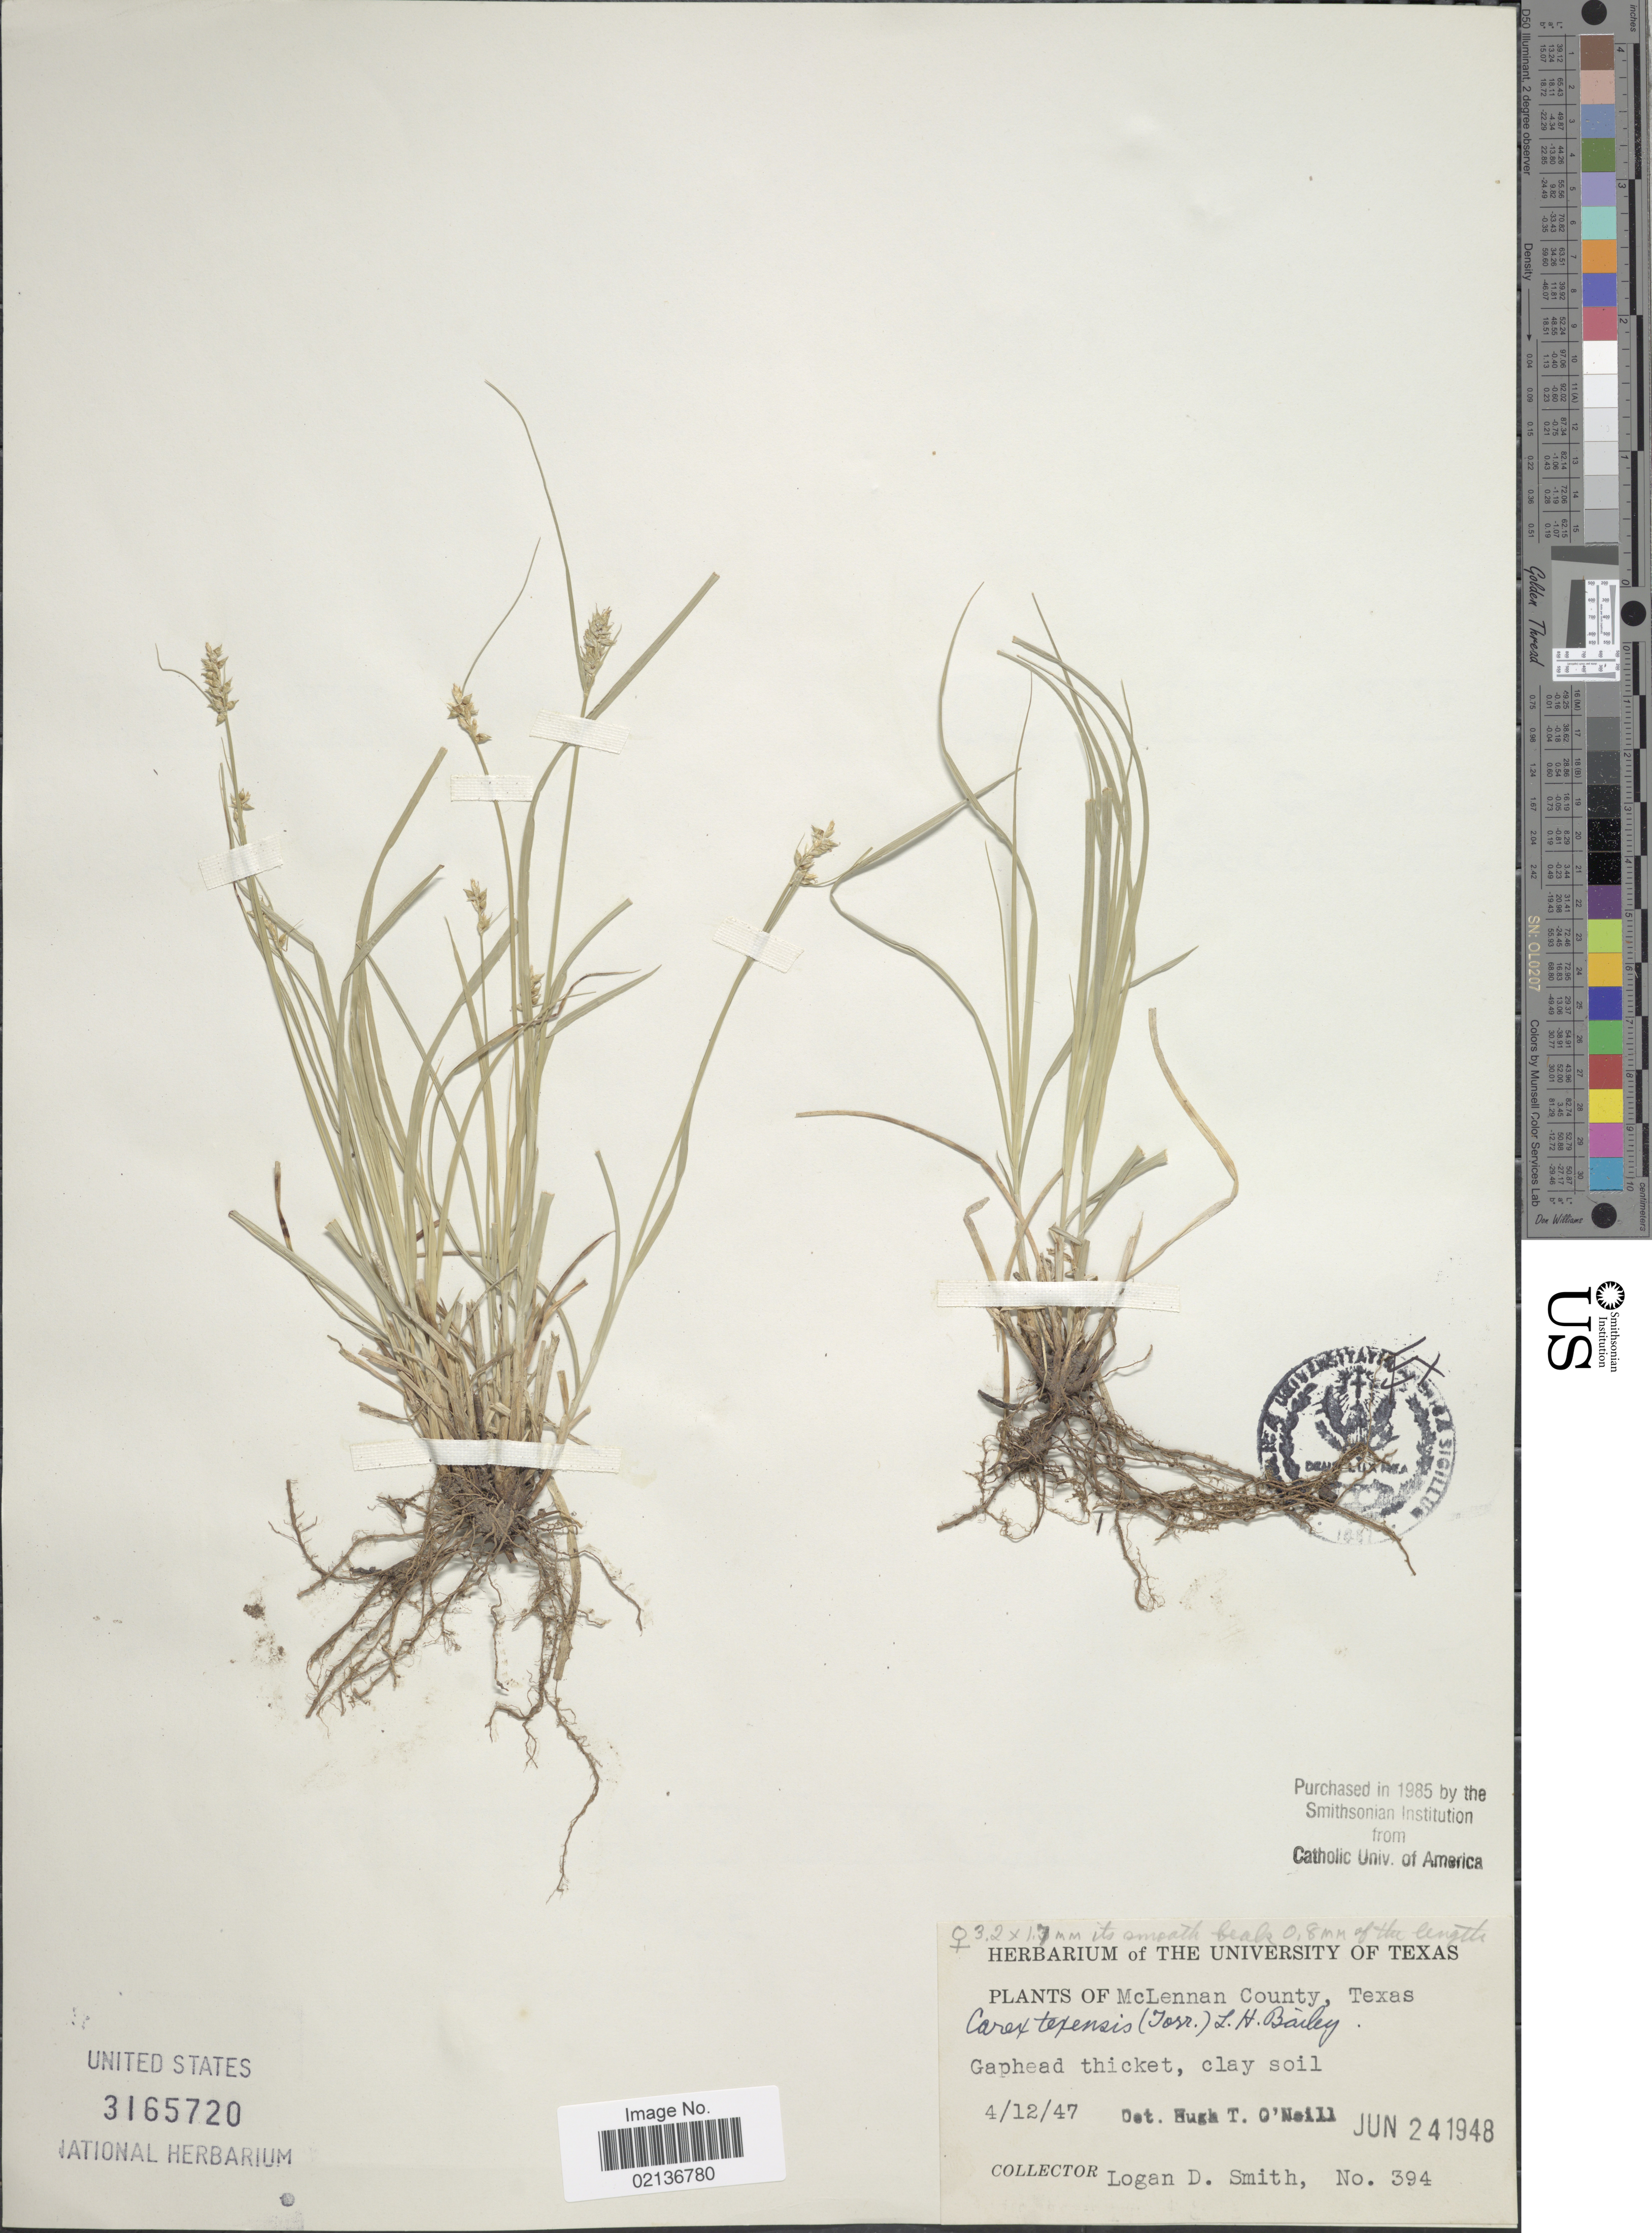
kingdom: Plantae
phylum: Tracheophyta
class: Liliopsida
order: Poales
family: Cyperaceae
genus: Carex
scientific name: Carex texensis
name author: (Torr. ex L.H. Bailey) L.H. Bailey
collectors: L. Smith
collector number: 394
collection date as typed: Transcribed d/m/y: 12/4/47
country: United States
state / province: Texas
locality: McLennan County, Texas, Gaphead thicket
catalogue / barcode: US 3165720